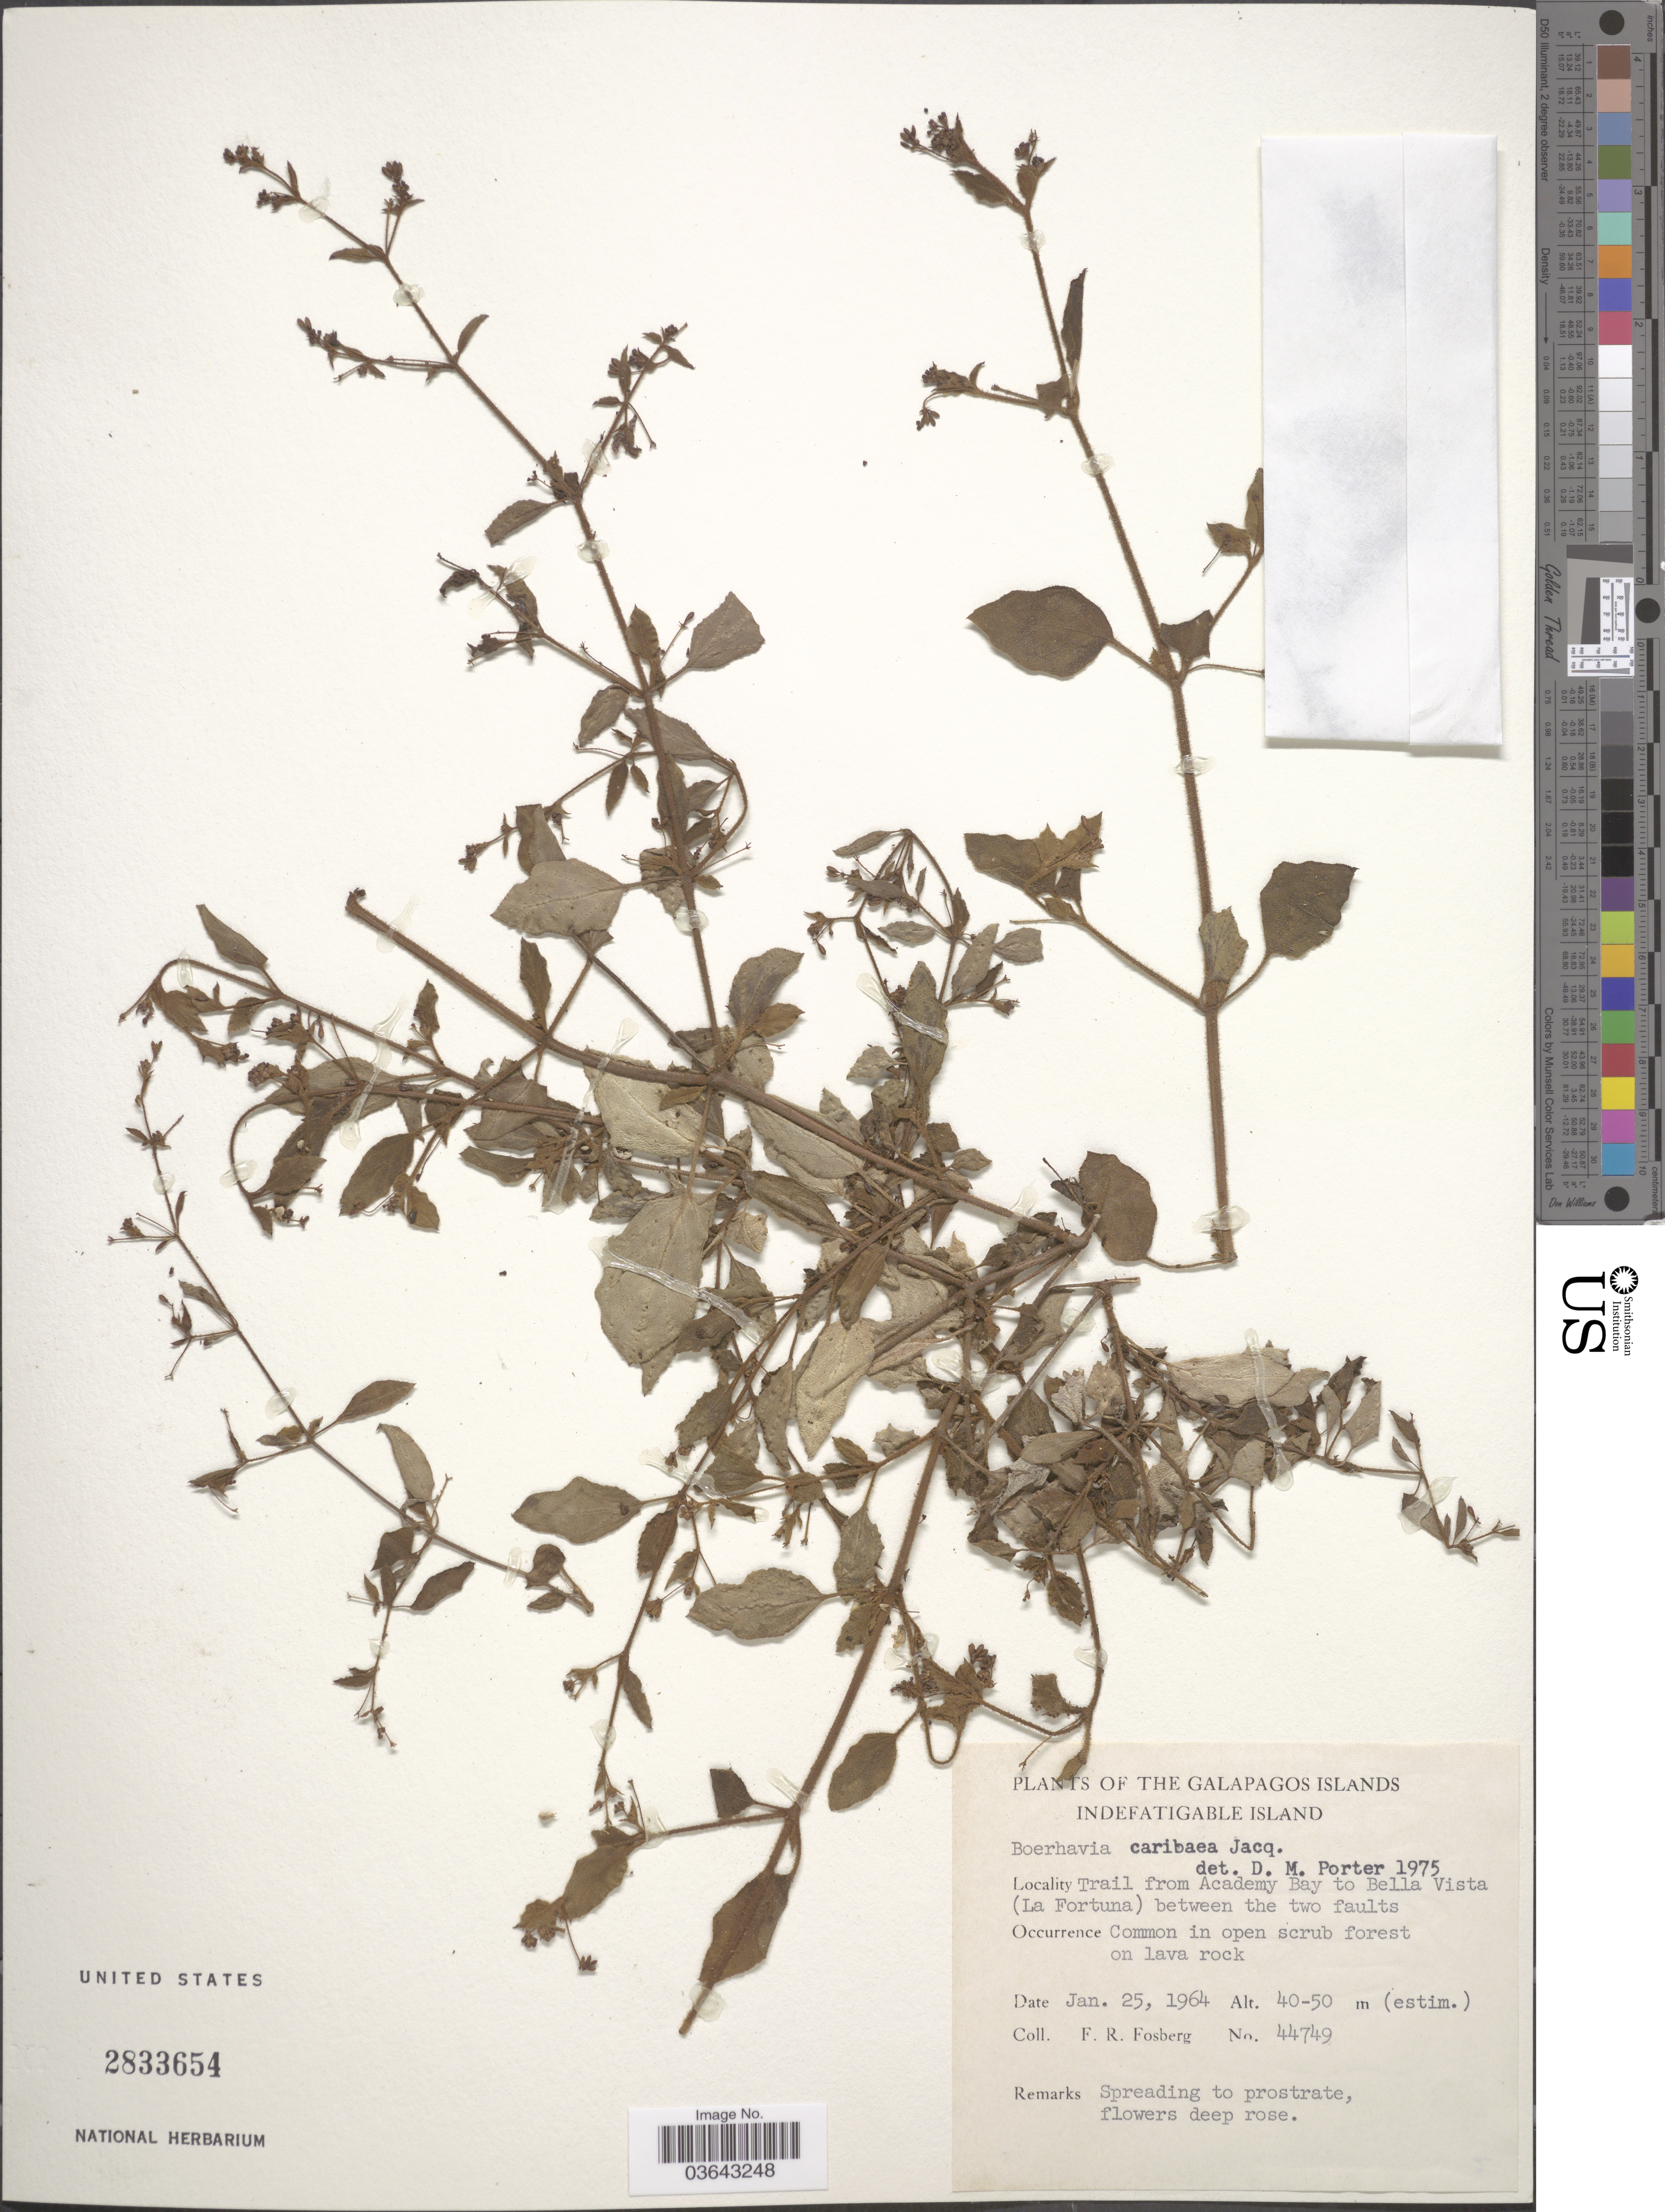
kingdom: Plantae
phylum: Tracheophyta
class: Magnoliopsida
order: Caryophyllales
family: Nyctaginaceae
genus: Boerhavia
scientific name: Boerhavia diffusa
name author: L.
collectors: F. R. Fosberg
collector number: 44749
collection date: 1964-01-25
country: Ecuador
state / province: Colón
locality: The Galapagos Islands. Indefatigable Island. Trail from Academy Bay to Bella Vista (La Fortuna) between the two faults.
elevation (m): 40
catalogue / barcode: US 2833654